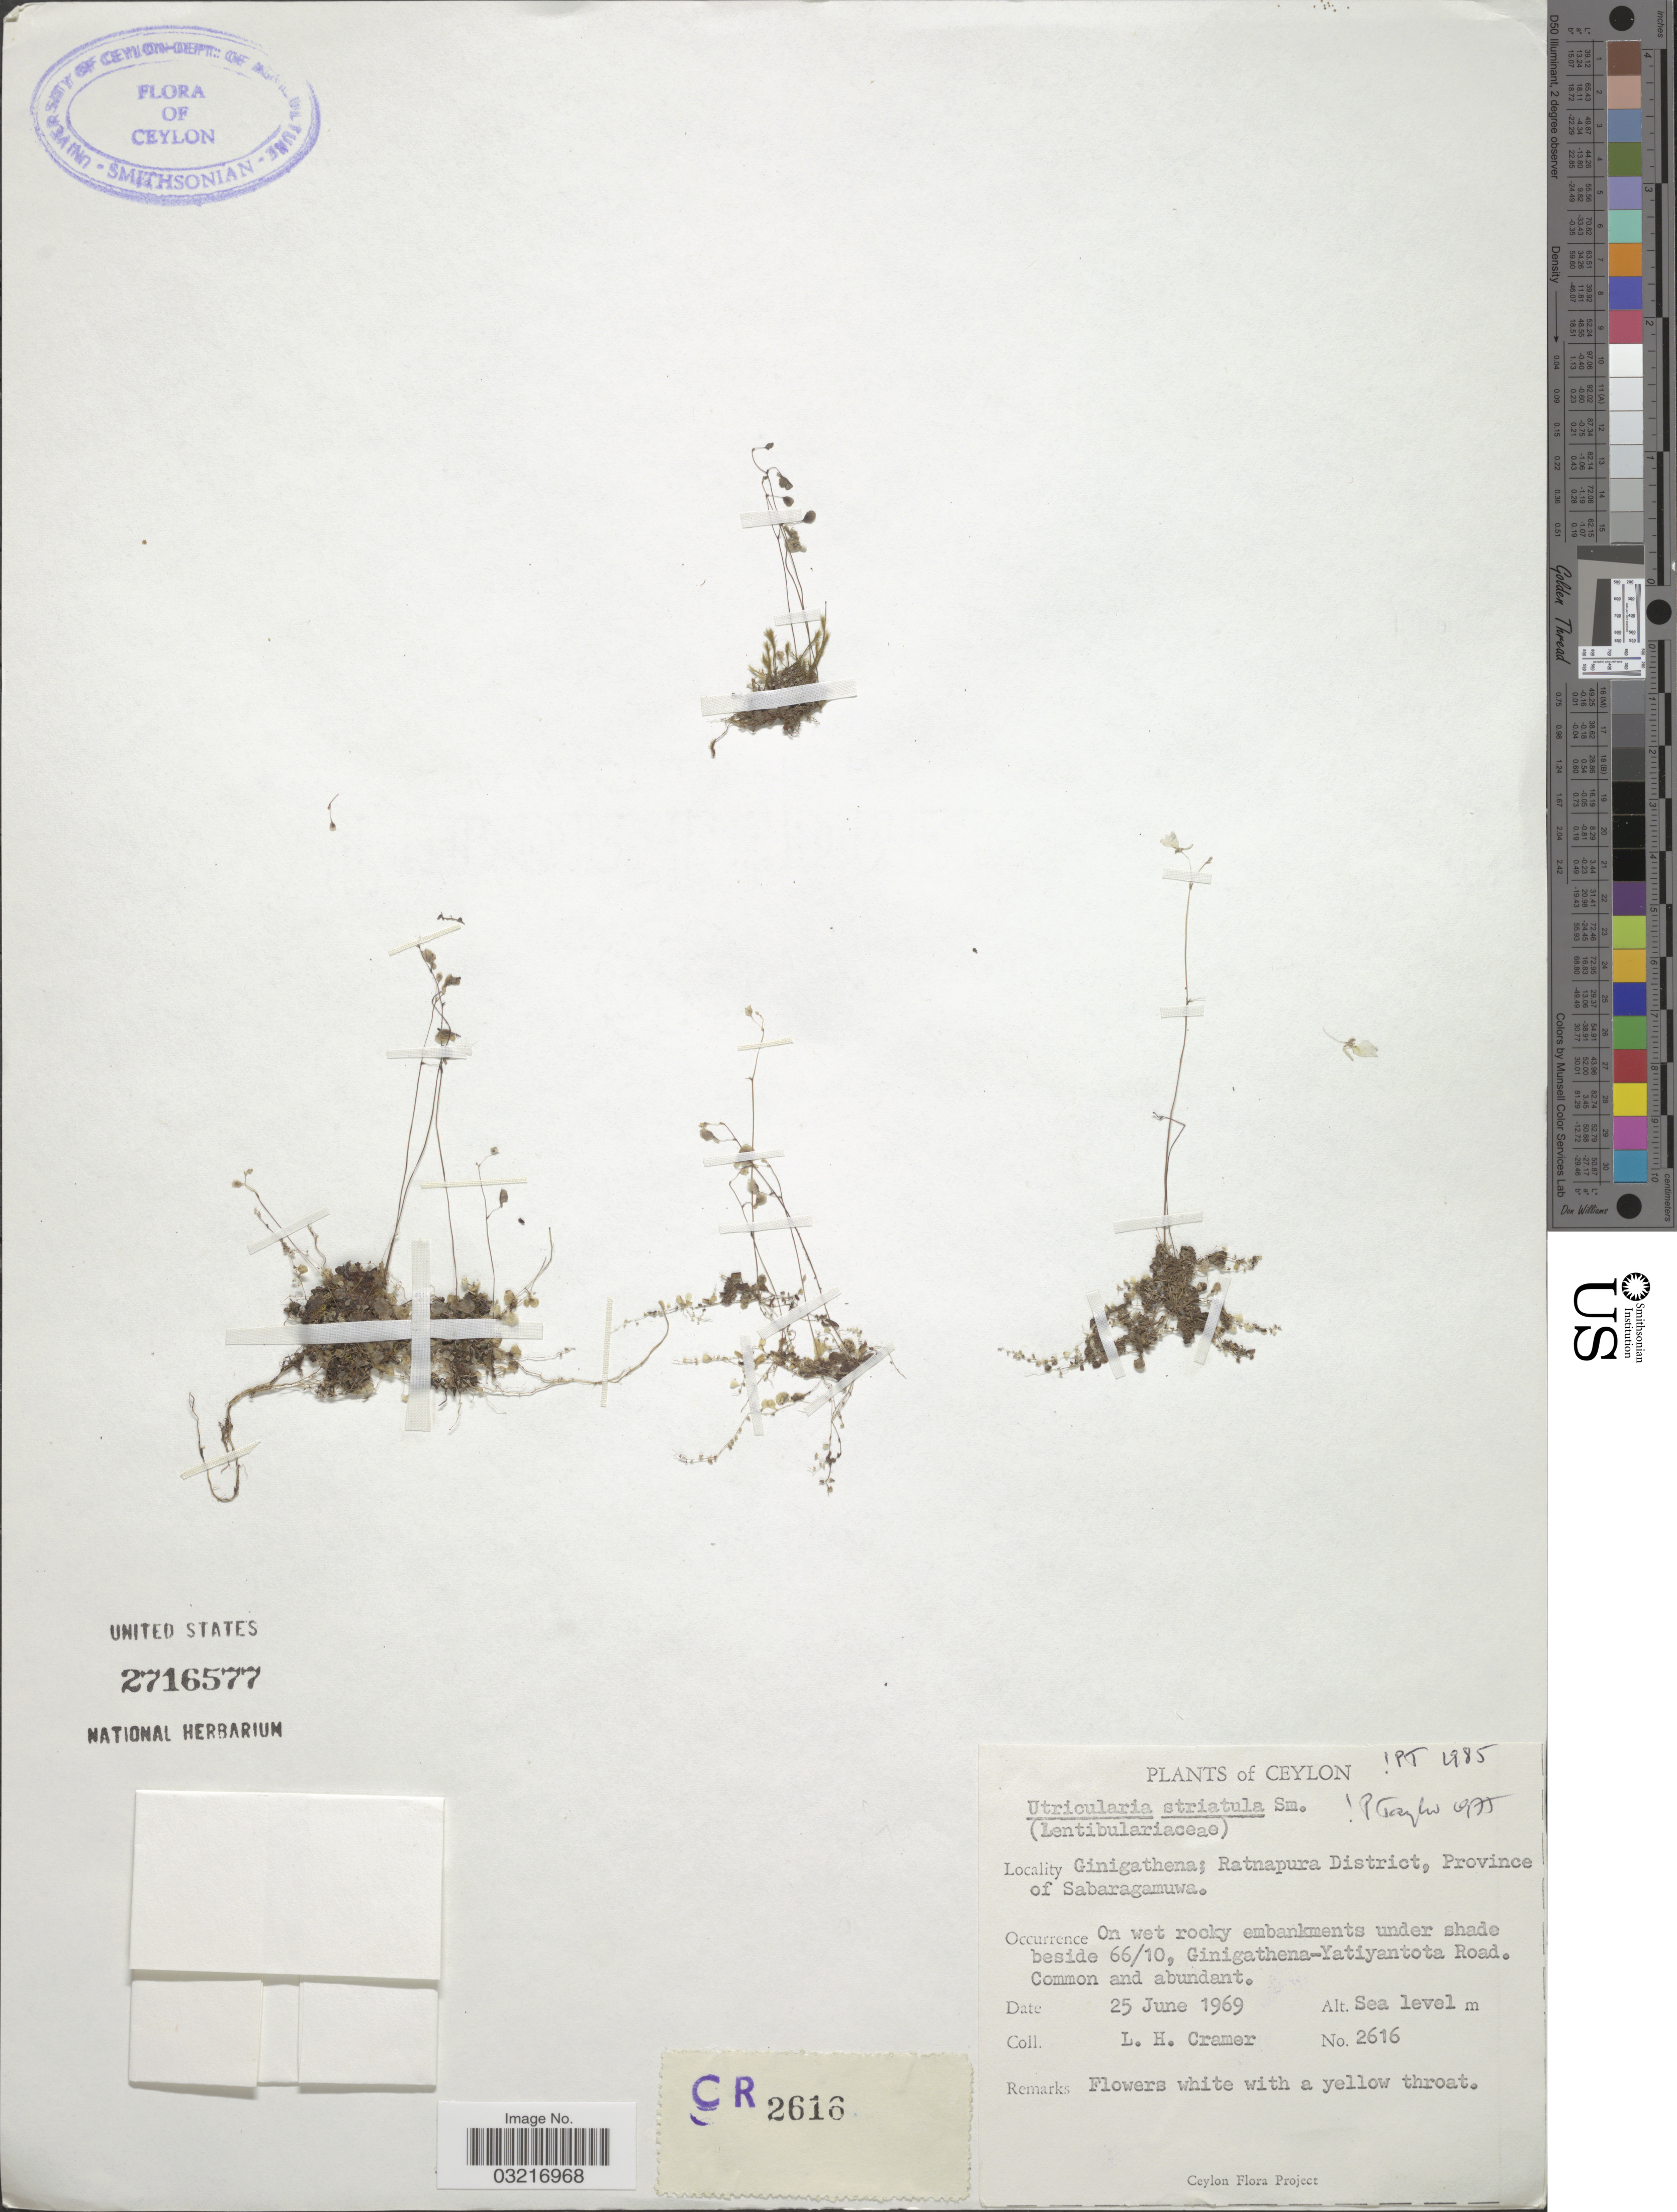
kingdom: Plantae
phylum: Tracheophyta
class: Magnoliopsida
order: Lamiales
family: Lentibulariaceae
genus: Utricularia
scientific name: Utricularia striatula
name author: Sm.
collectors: L. H. Cramer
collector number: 2616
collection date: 1969-06-25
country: Sri Lanka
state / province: Sabaragamuwa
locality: Ceylon, Ginigathena; Ratnapura District, On wet rocky embankments under shade beside 66/10, Ginigathena-Yatiyantota Road.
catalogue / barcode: US 2716577